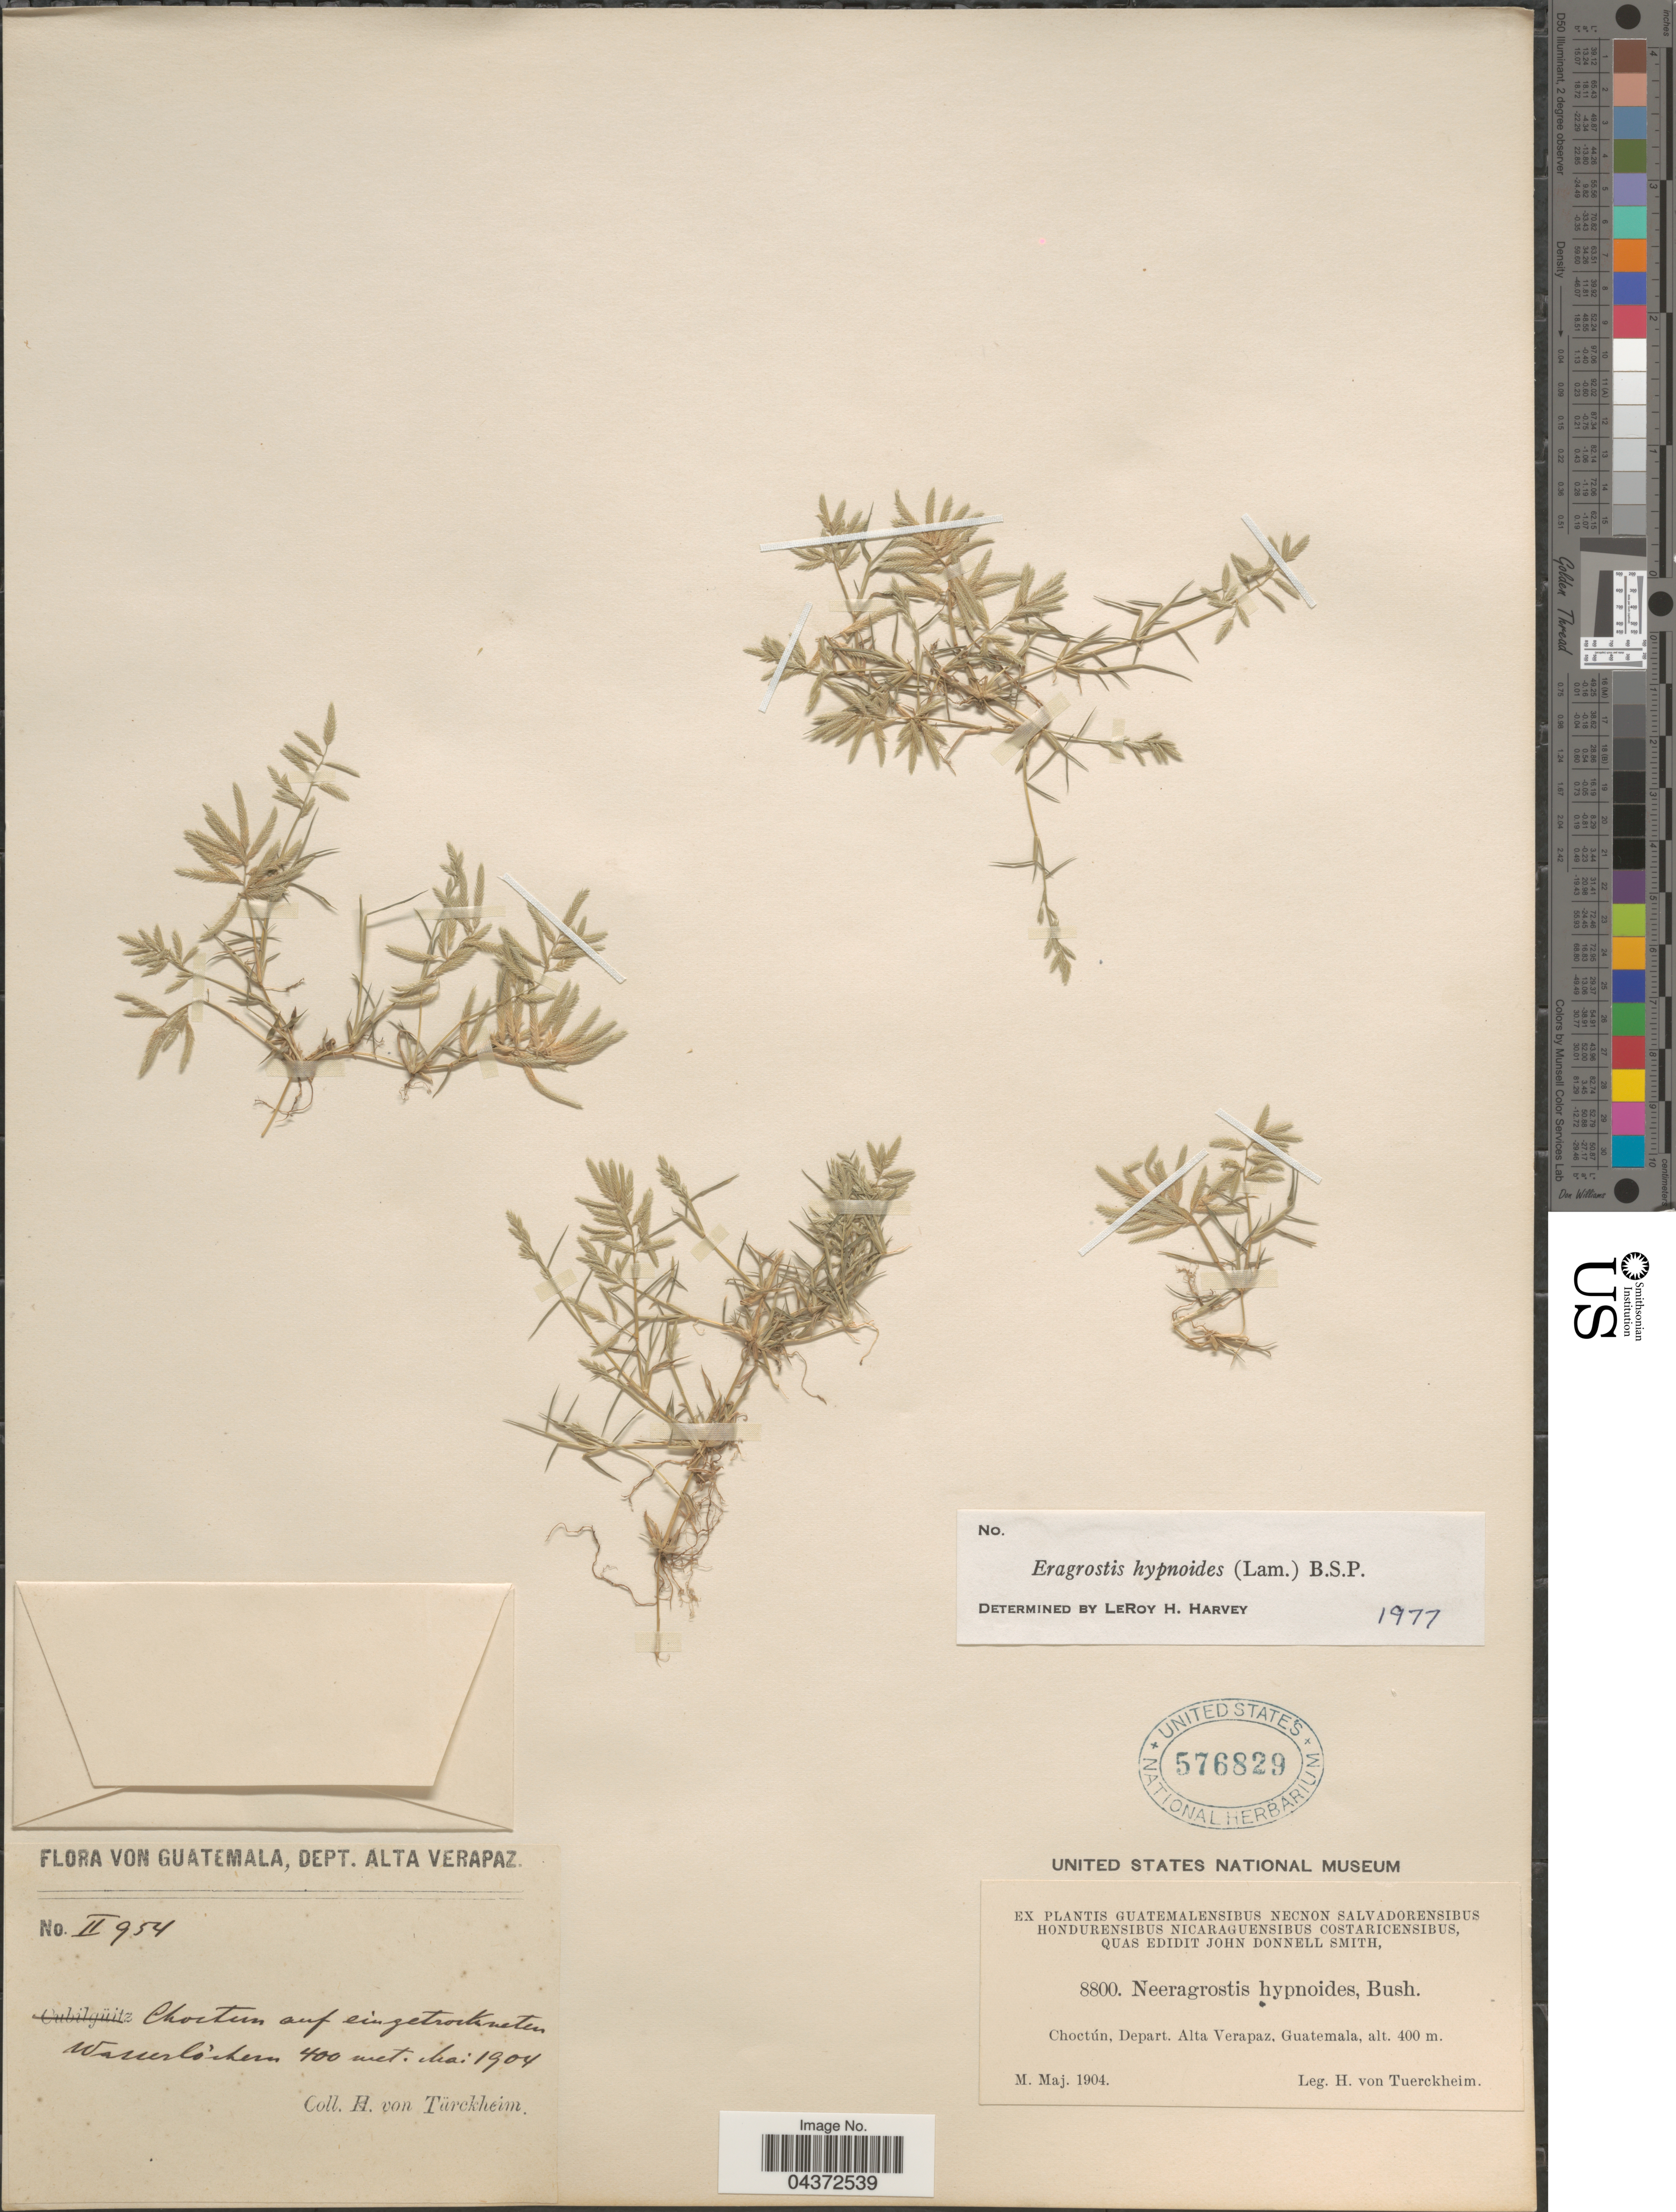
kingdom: Plantae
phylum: Tracheophyta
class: Liliopsida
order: Poales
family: Poaceae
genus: Eragrostis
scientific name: Eragrostis hypnoides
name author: (Lam.) Britton, Stearns & Poggenb.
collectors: H. von Türckheim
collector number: II954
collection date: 1904-05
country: Guatemala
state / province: Alta Verapaz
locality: Choctún auf eingetrockneten Wasserlochern. Depart. Alta Verapaz.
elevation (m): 400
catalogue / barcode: US 576829